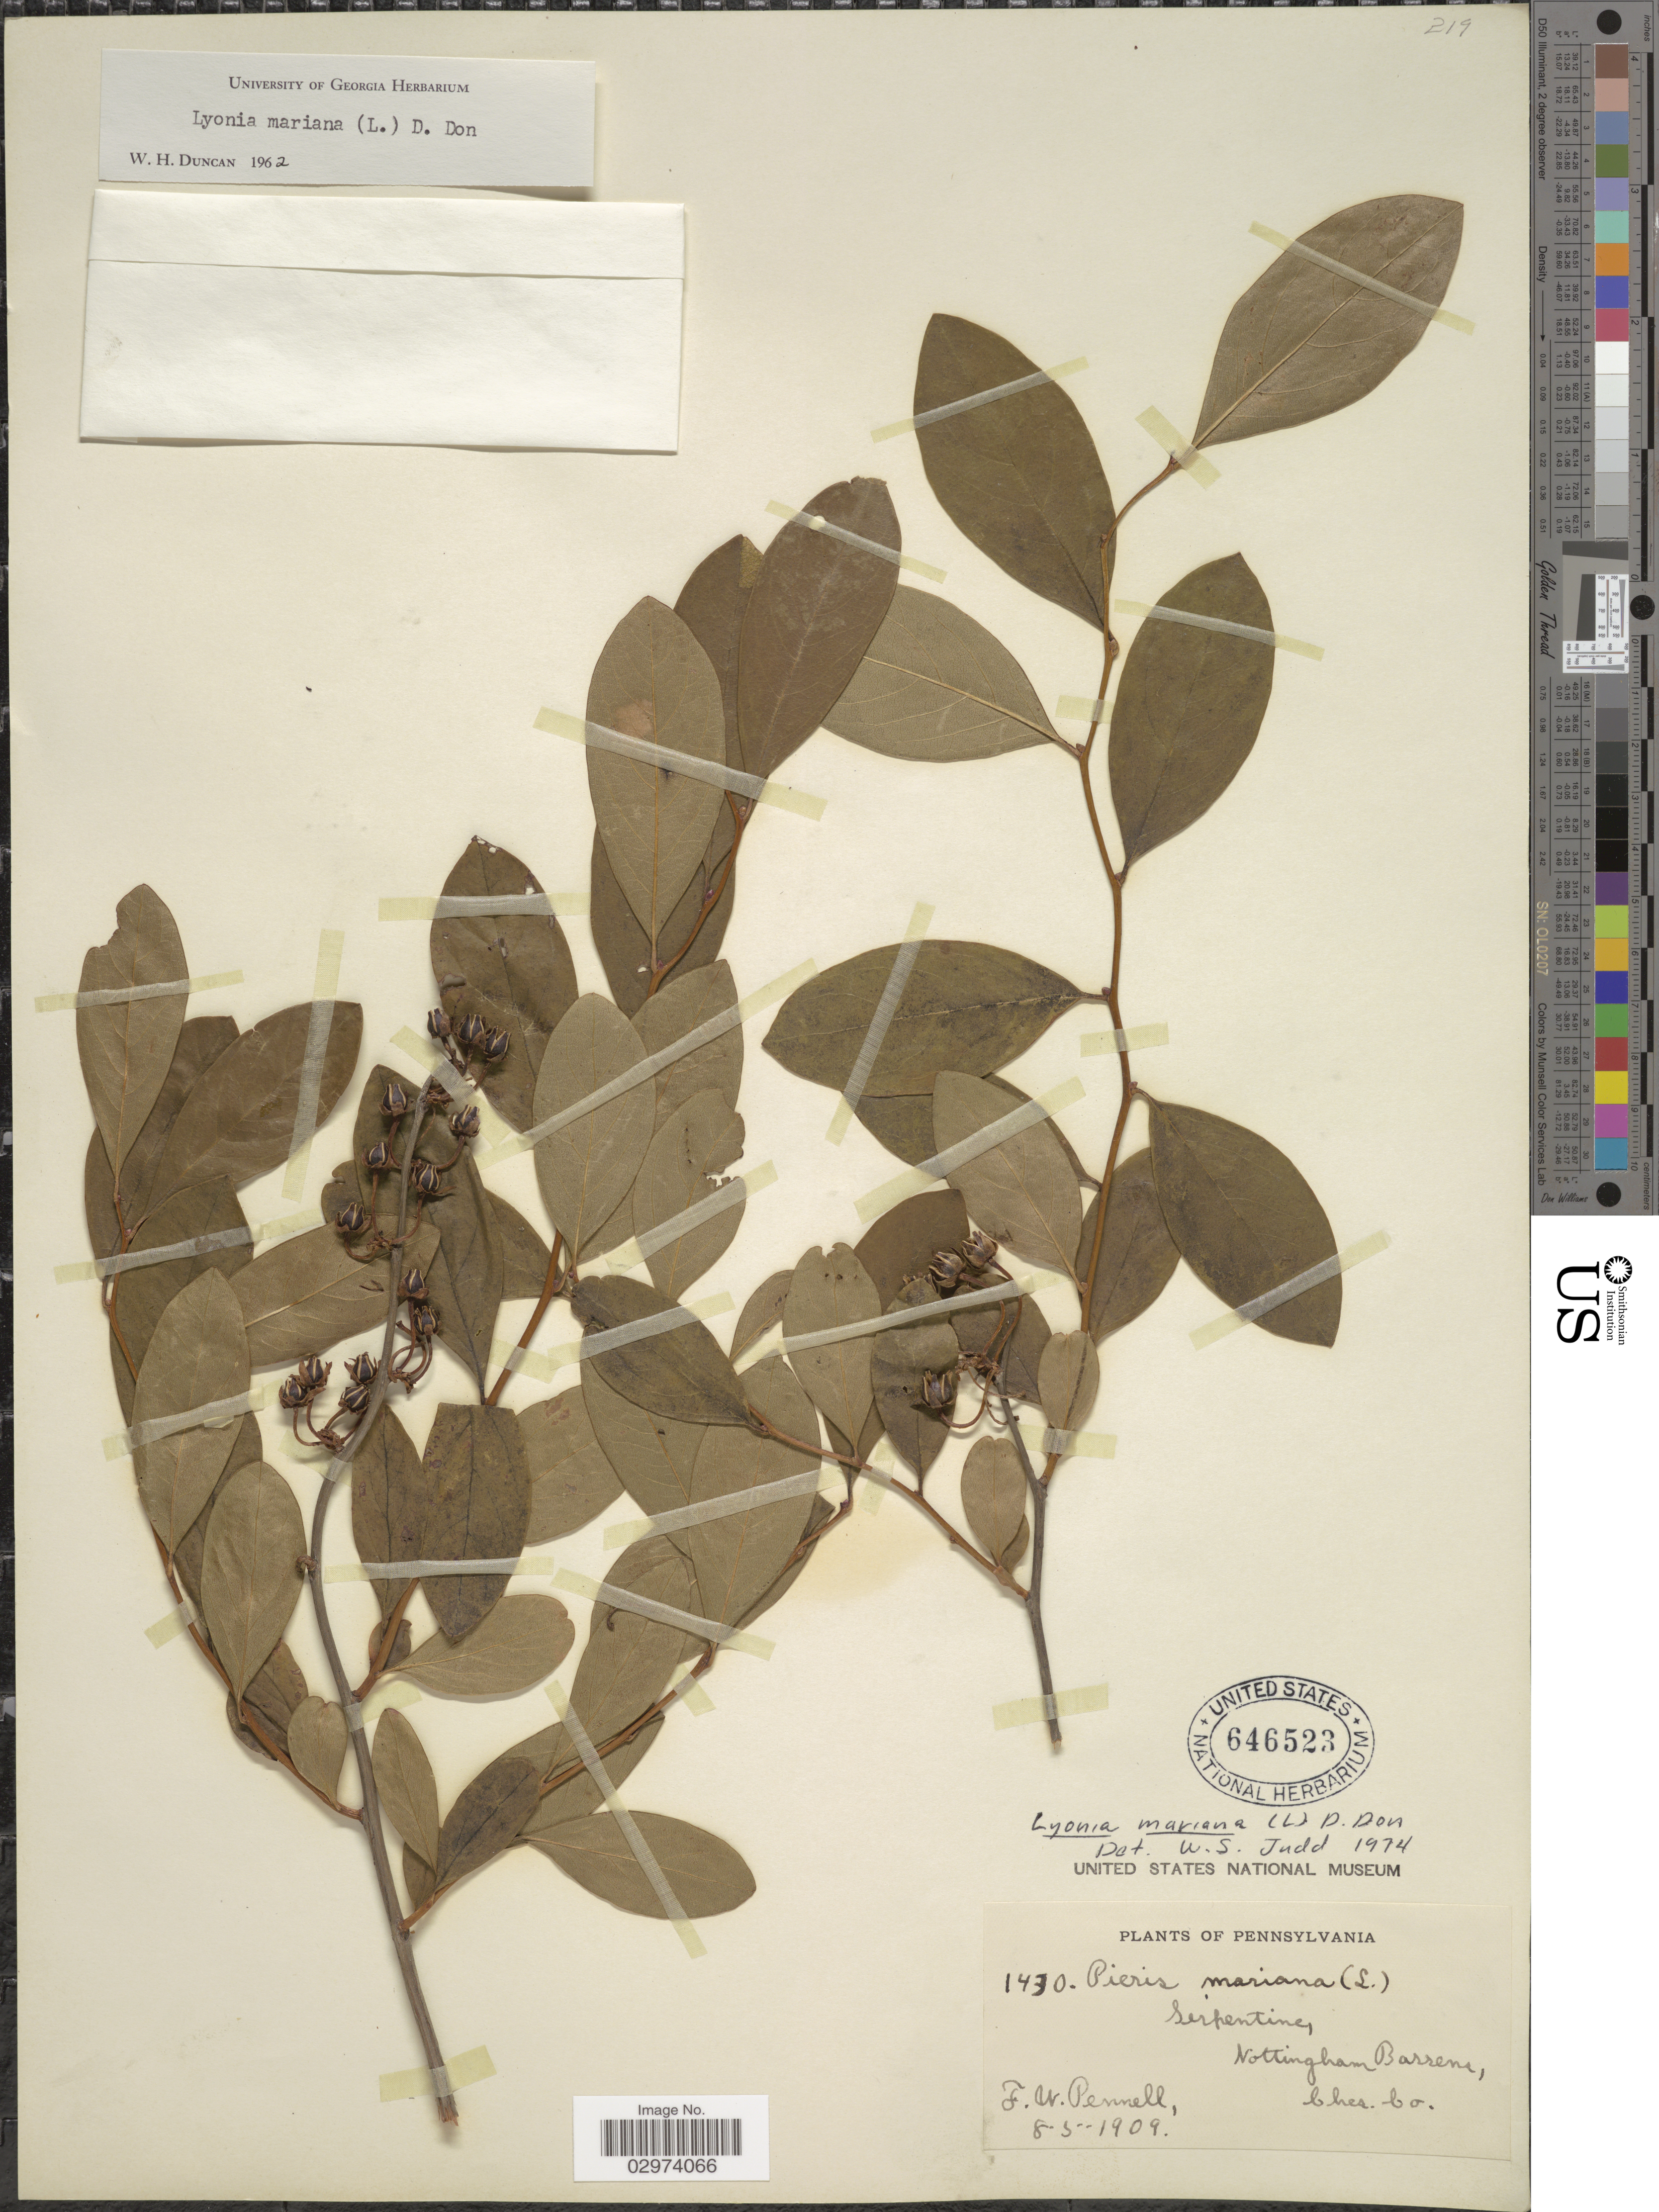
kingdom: Plantae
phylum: Tracheophyta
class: Magnoliopsida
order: Ericales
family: Ericaceae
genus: Lyonia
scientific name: Lyonia mariana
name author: (L.) D. Don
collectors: F. W. Pennell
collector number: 1430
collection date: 1909-08-05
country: United States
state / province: Pennsylvania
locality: Serpentine, Nottingham Barrens, Ches. Co.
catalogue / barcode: US 646523